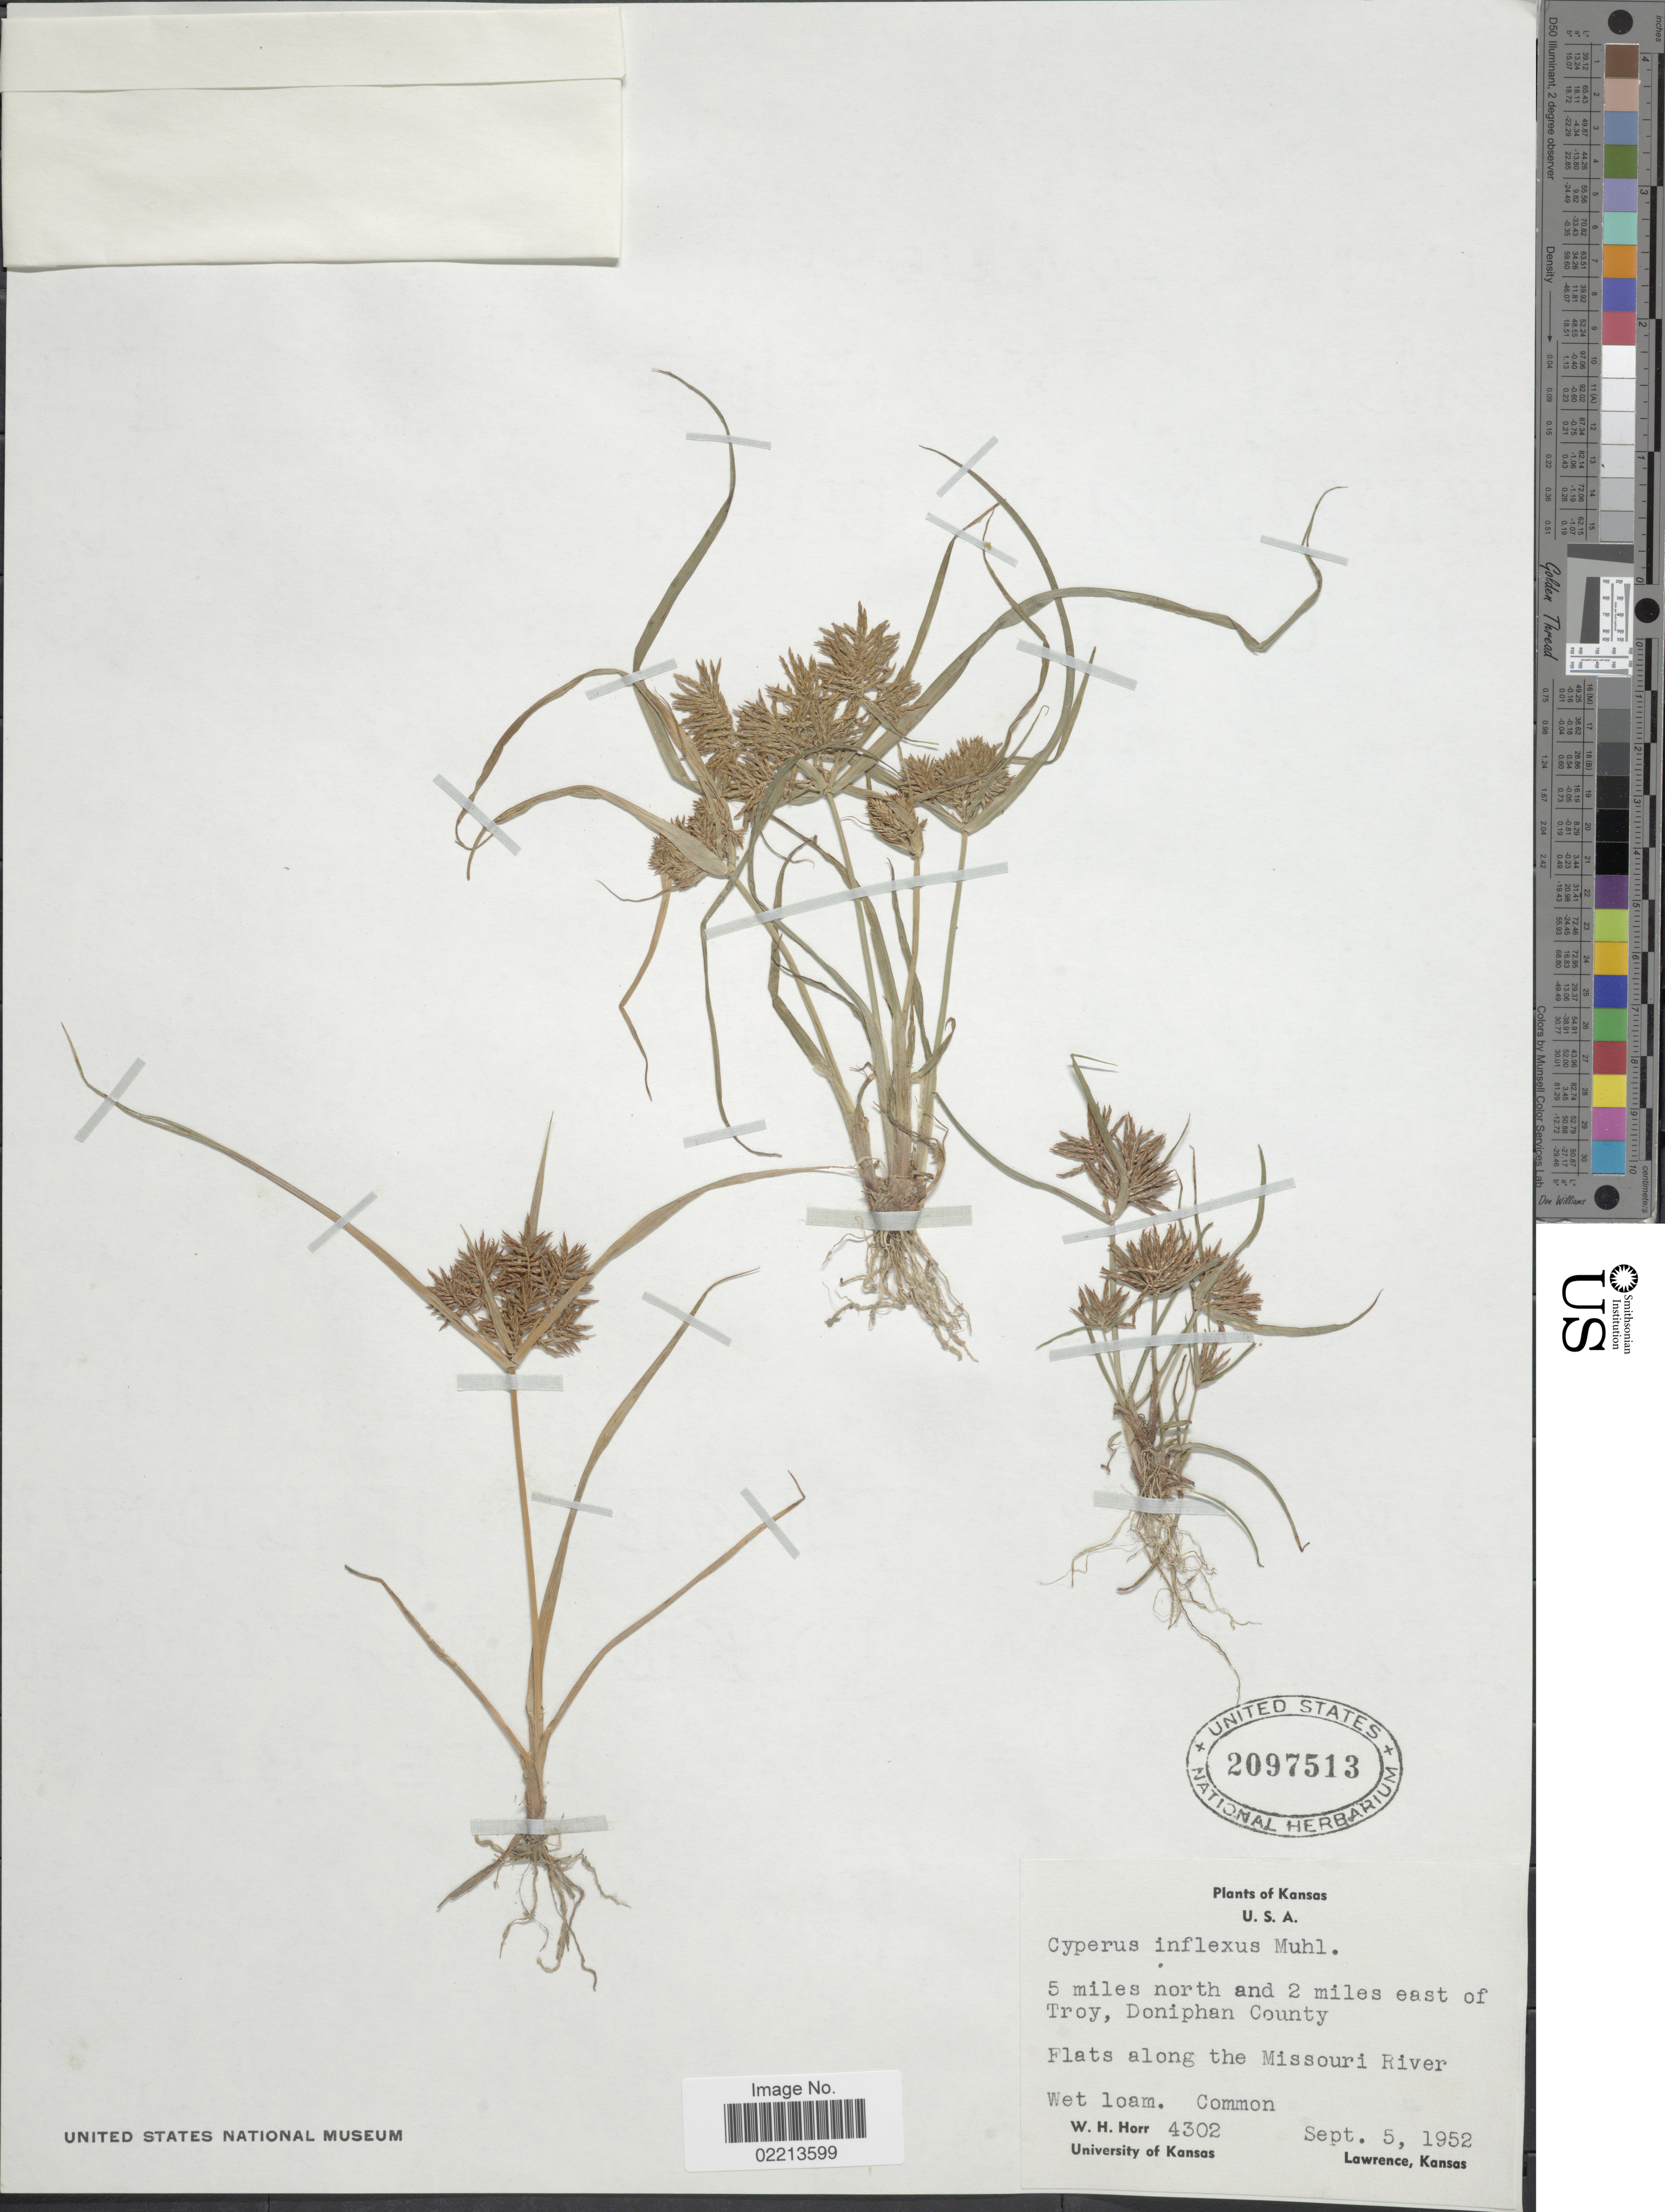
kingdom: Plantae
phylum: Tracheophyta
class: Liliopsida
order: Poales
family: Cyperaceae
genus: Cyperus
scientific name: Cyperus engelmannii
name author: Steud.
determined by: Strong, Mark T., (BOT), Smithsonian Institution - National Museum of Natural History (UNITED STATES)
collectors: W. H. Horr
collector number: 4302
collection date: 1952-09-05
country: United States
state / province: Kansas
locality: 5 miles north and 2 miles east of Troy, Doniphan County, along the Missouri River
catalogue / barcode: US 2097513